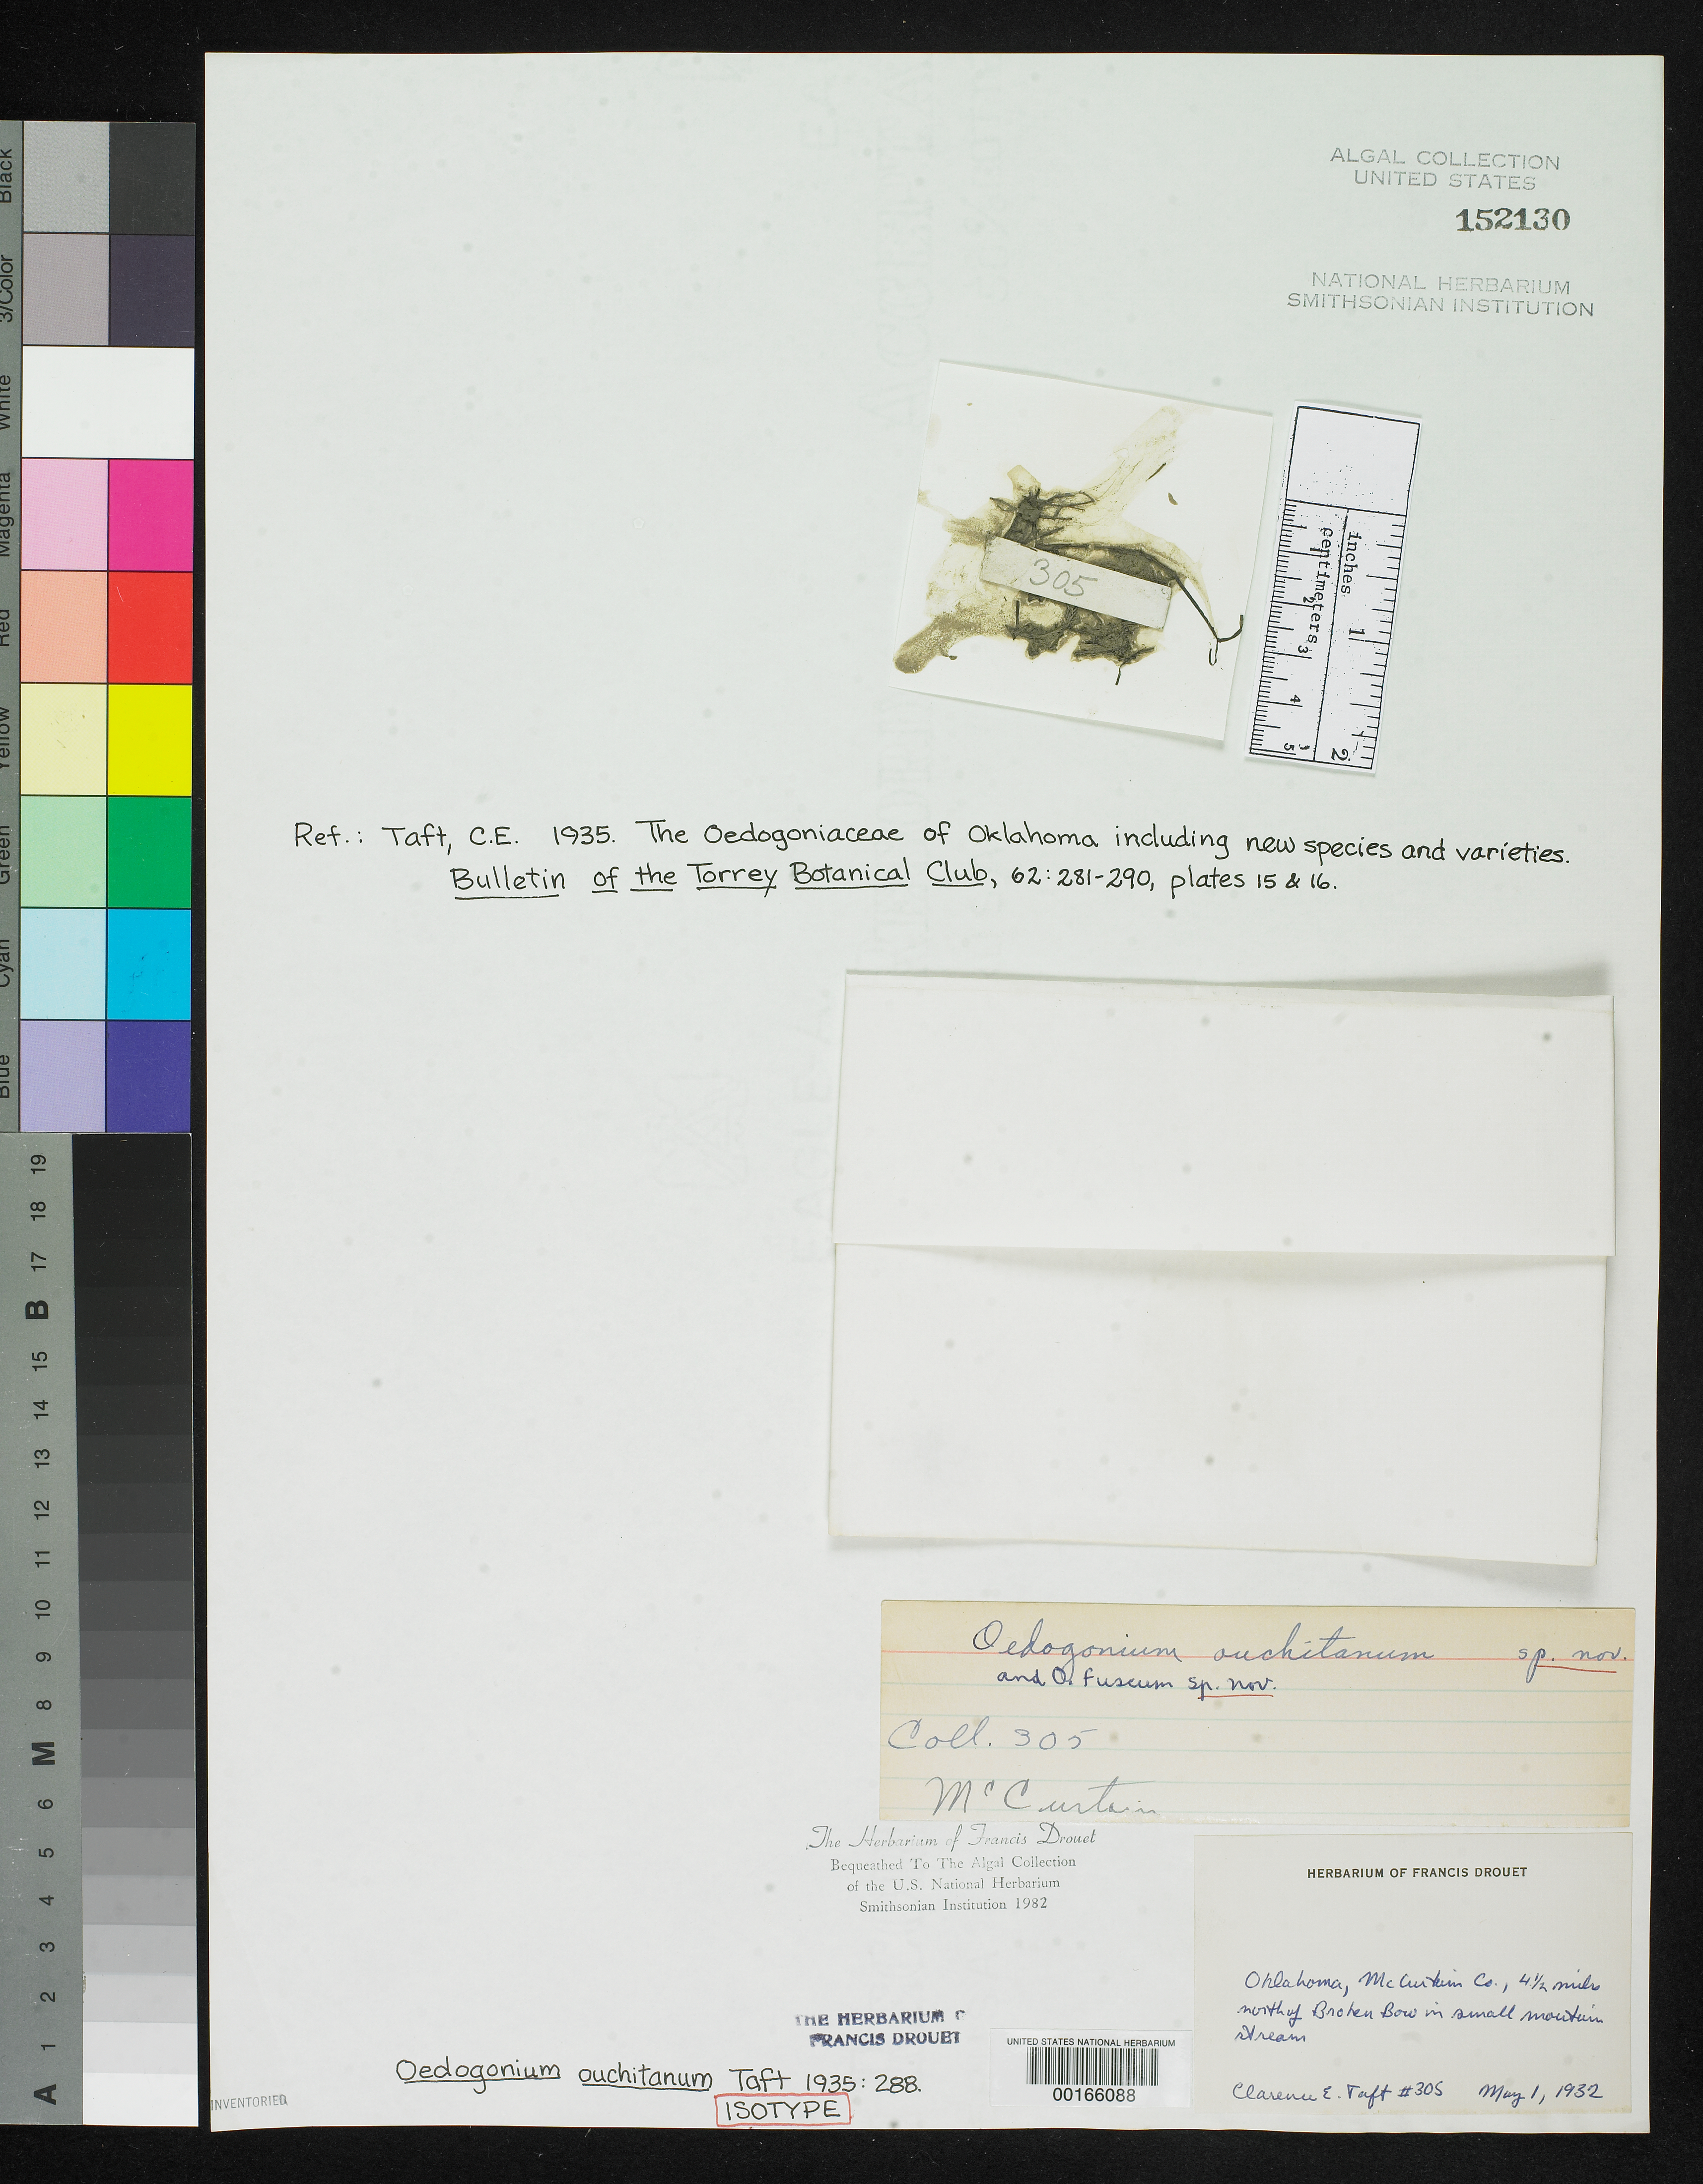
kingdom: Plantae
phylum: Chlorophyta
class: Chlorophyceae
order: Oedogoniales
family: Oedogoniaceae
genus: Oedogonium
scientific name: Oedogonium ouchitanum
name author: C.E. Taft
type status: Isotype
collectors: C. E. Taft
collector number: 305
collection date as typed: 01 May 1932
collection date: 1932-05-01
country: United States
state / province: Oklahoma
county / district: McCurtain County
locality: Stream 4.5 miles north of Broken Bow.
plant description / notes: Includes some Oedogonium fuscum, see US Type no. 152106.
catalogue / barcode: US 152130